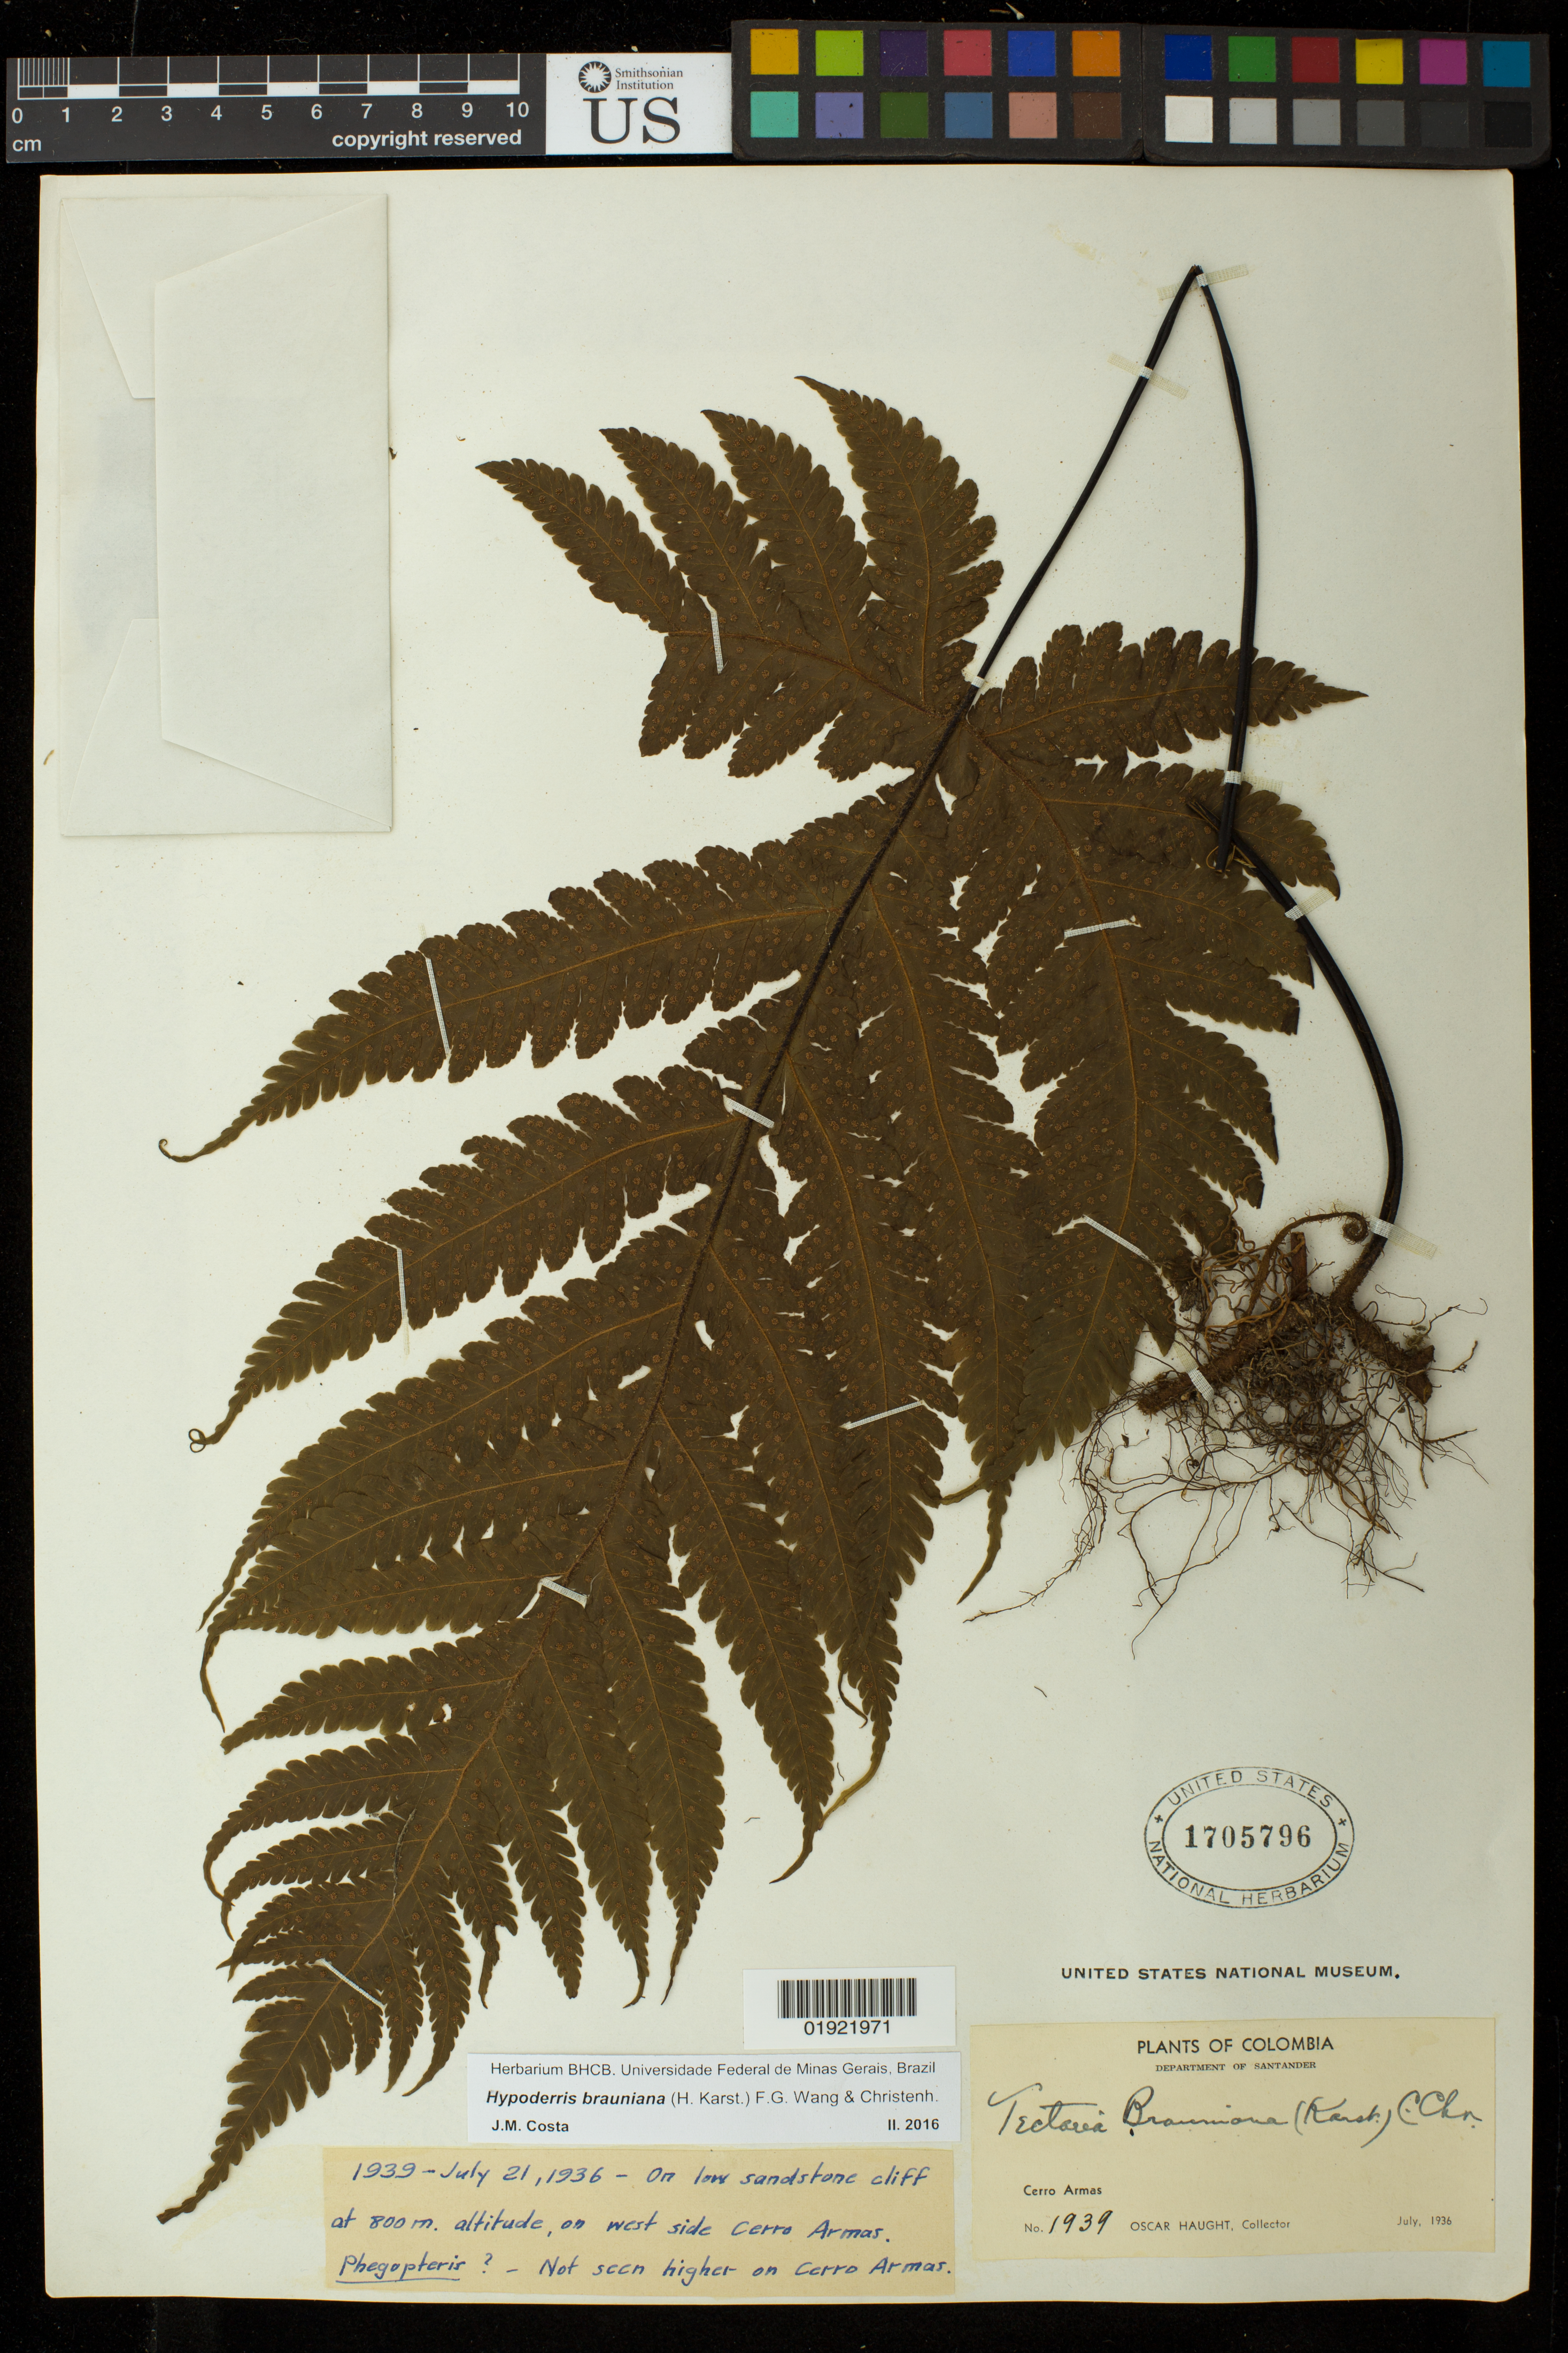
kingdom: Plantae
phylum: Tracheophyta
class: Polypodiopsida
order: Polypodiales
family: Tectariaceae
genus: Hypoderris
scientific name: Hypoderris brauniana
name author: (H. Karst.) Wang & Christenh.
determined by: Costa, J. M.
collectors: O. Haught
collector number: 1939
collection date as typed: July 21, 1936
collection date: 1936-07-21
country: Colombia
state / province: Santander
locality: Cerro Armas, on west side Cerro Armas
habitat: on low sandstone cliff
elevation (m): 800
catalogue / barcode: US 1705796